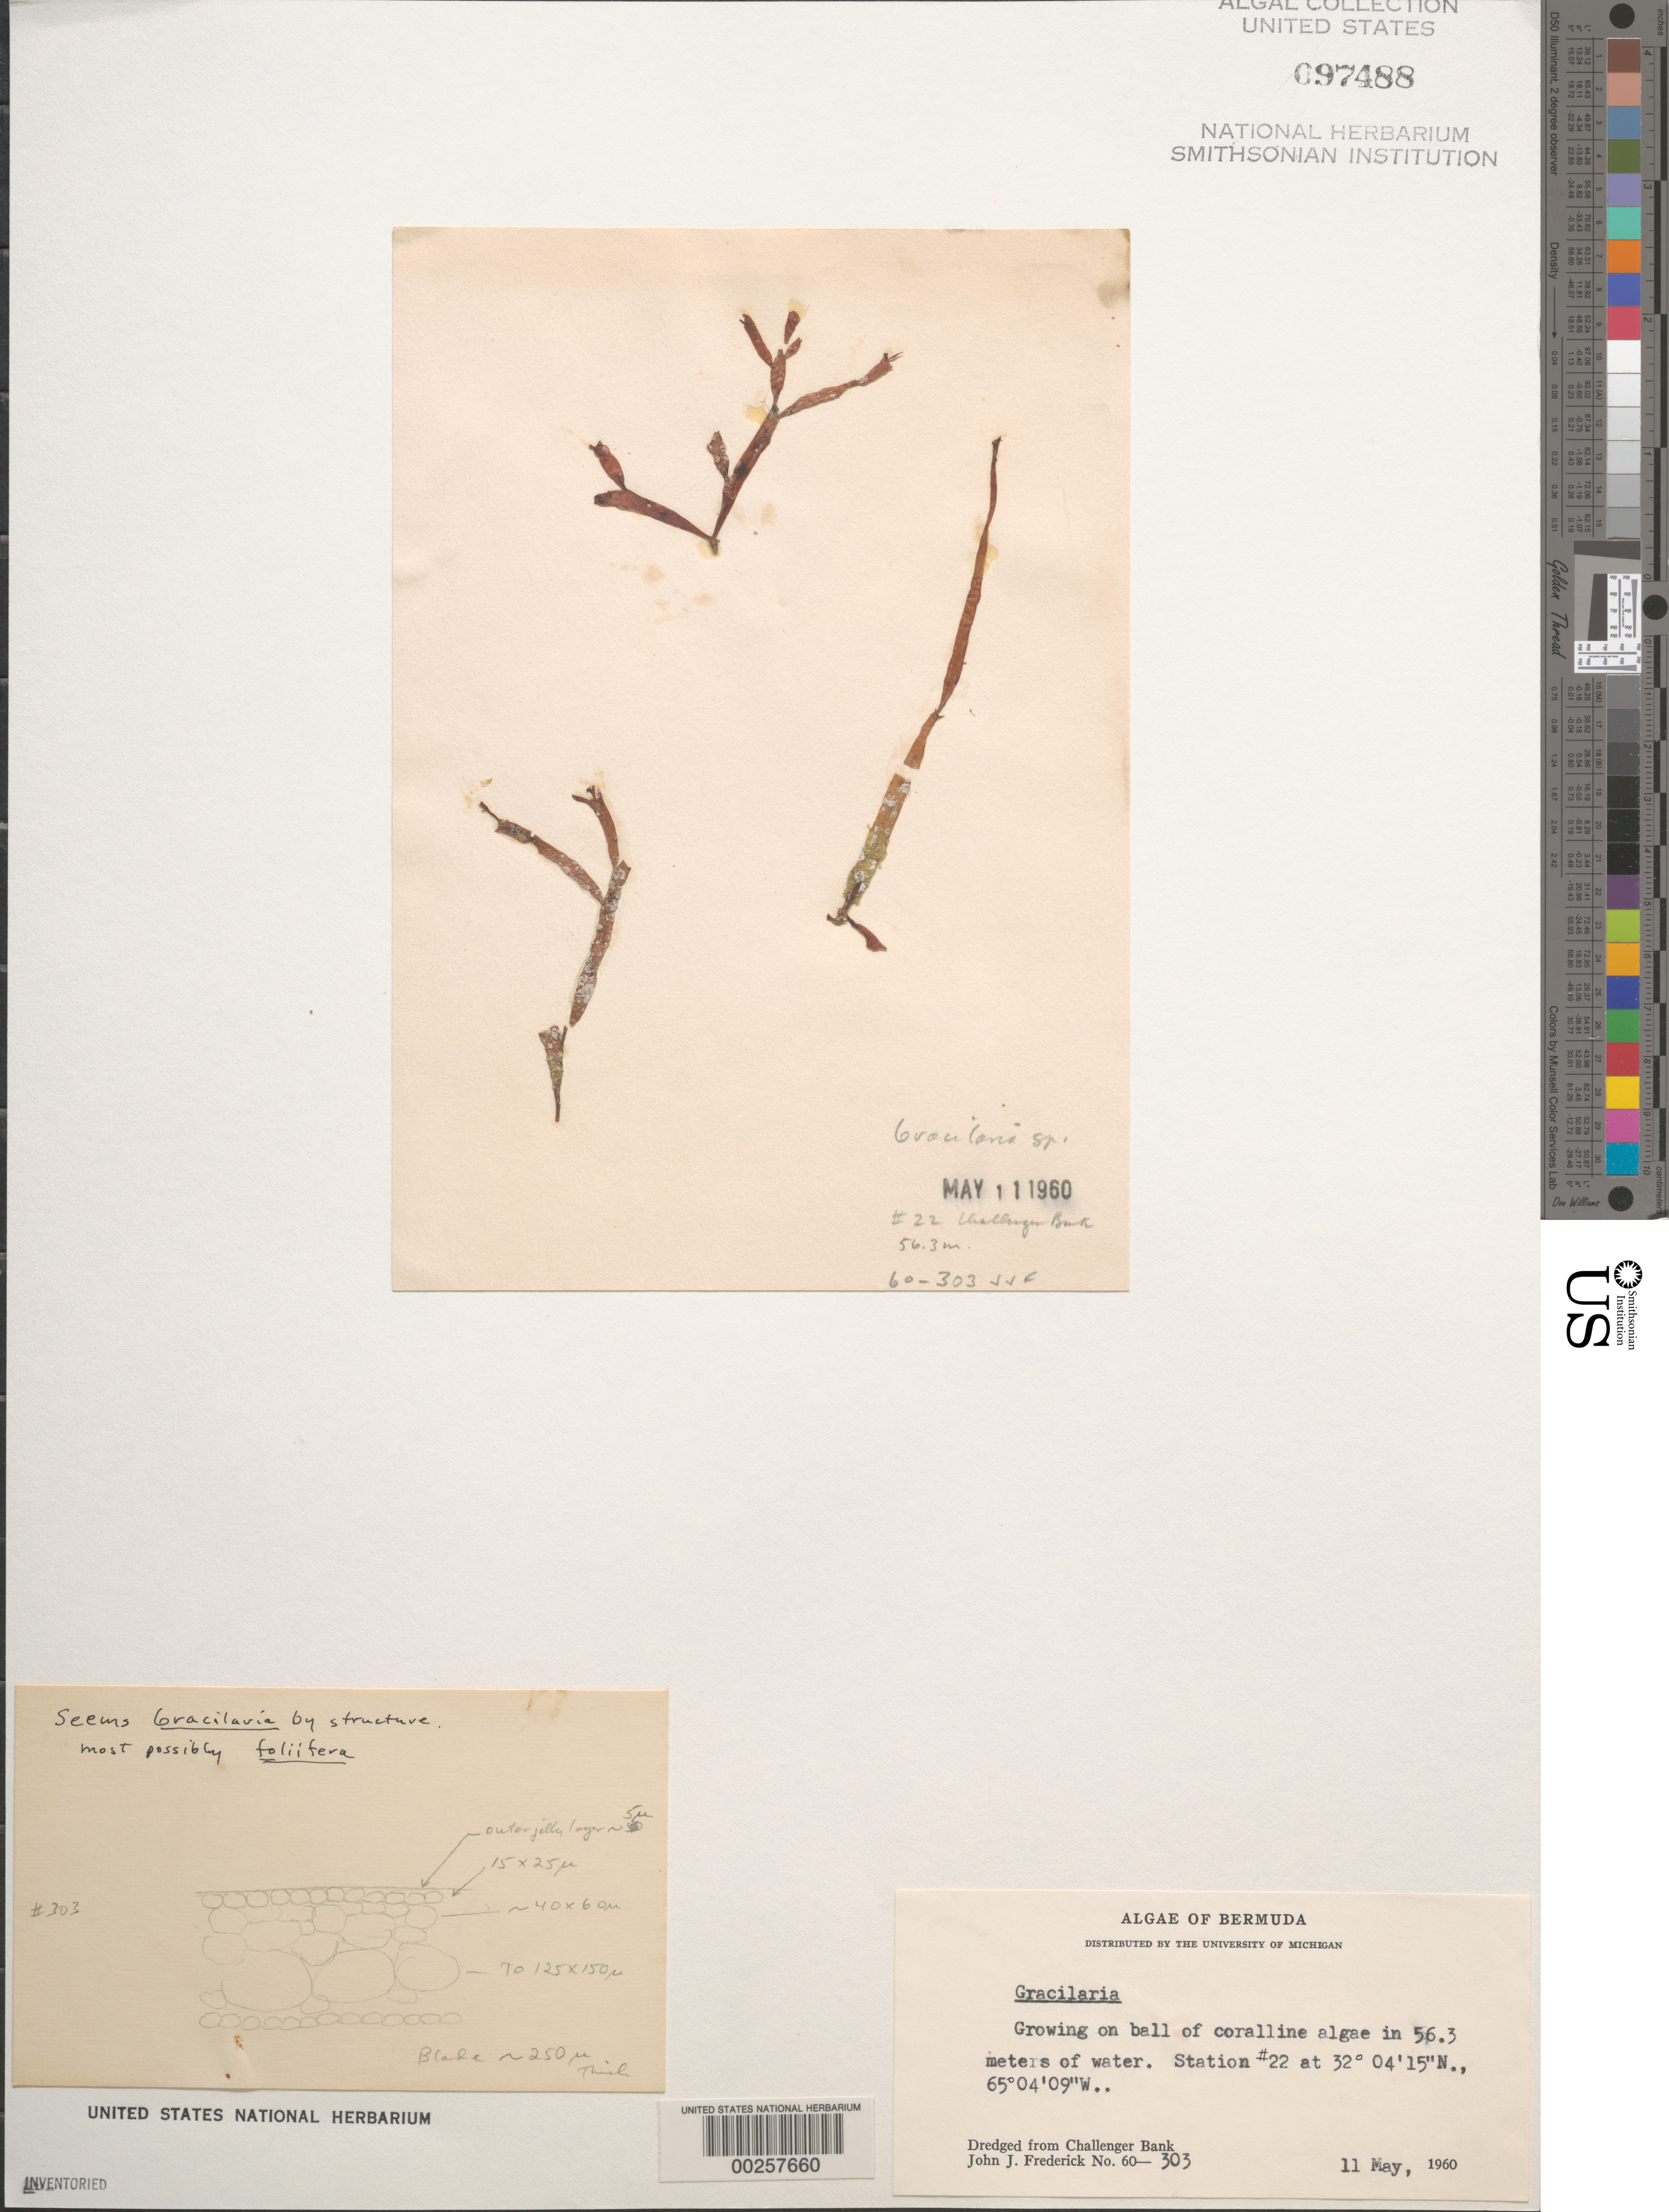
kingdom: Plantae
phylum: Rhodophyta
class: Florideophyceae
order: Gracilariales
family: Gracilariaceae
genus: Gracilaria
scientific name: Gracilaria sp.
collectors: J. Frederick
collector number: JJF 60-303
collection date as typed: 11 May 1960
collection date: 1960-05-11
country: Bermuda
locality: Challenger Bank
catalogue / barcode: US 97488